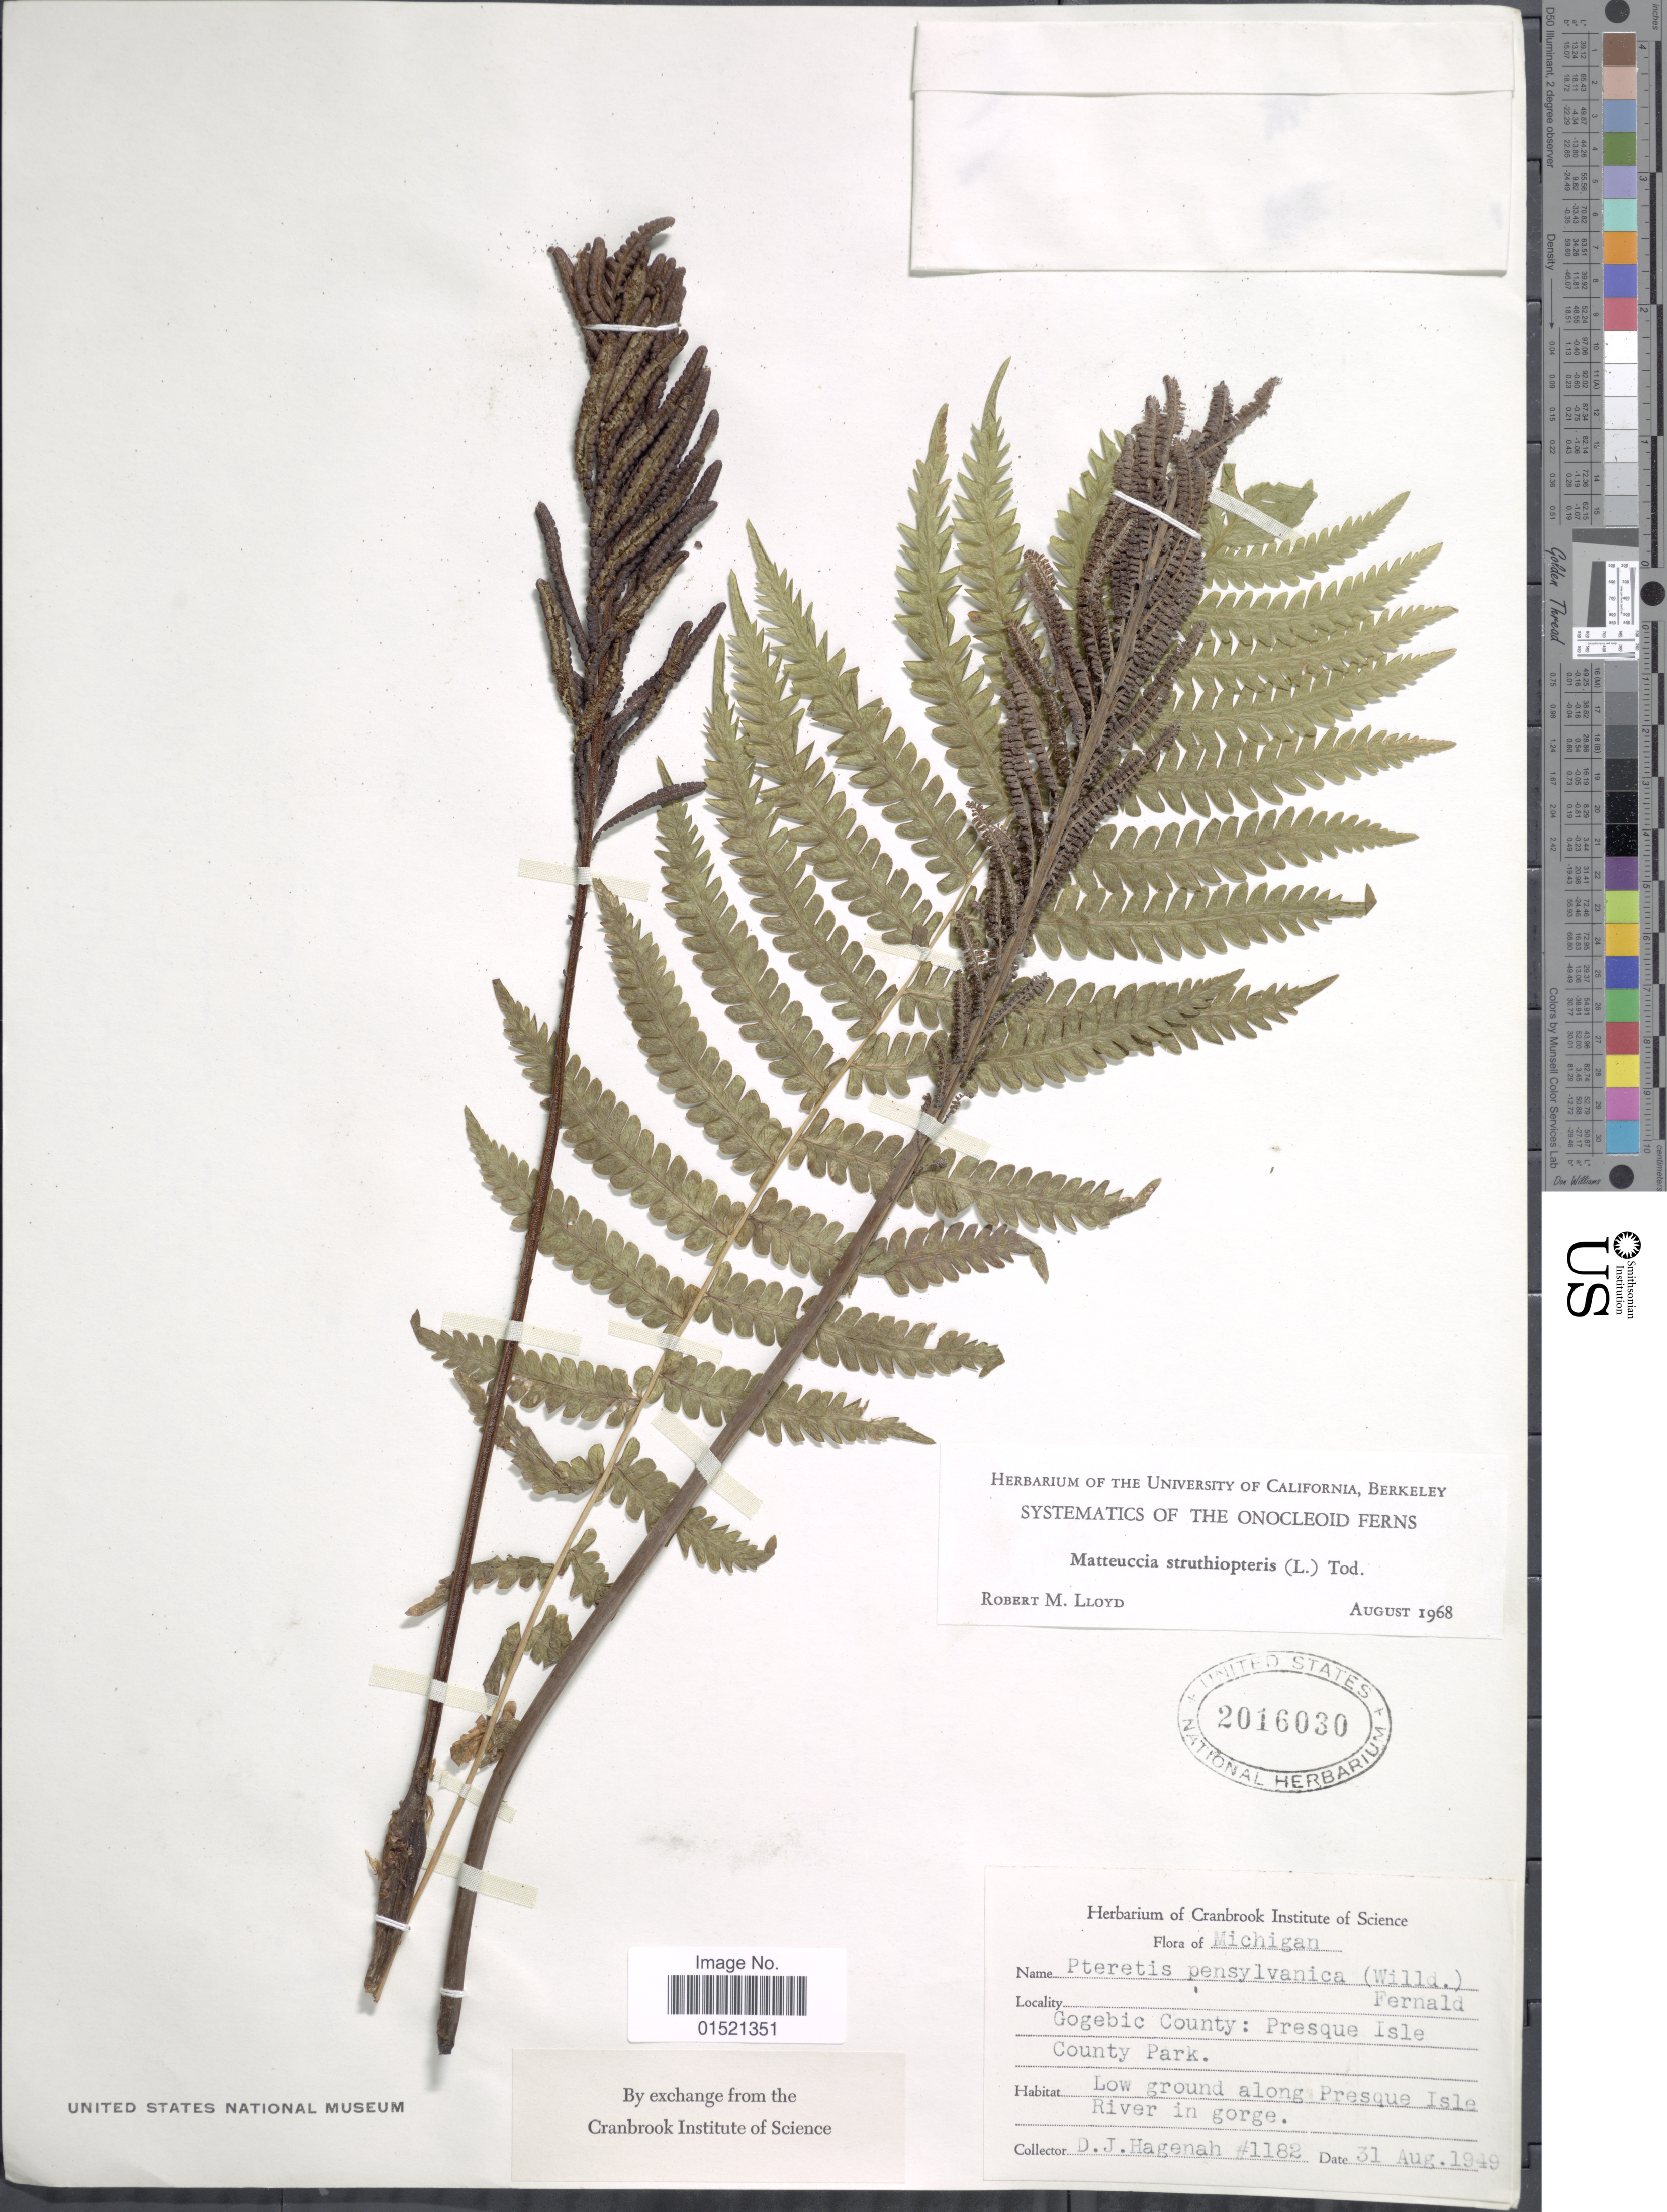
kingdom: Plantae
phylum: Tracheophyta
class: Polypodiopsida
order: Polypodiales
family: Onocleaceae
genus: Onoclea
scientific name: Onoclea sensibilis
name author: L.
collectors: D. Hagenah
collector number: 1182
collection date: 1949-08-31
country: United States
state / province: Michigan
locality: Gogebic County: Presque Isle County Park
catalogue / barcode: US 2016030